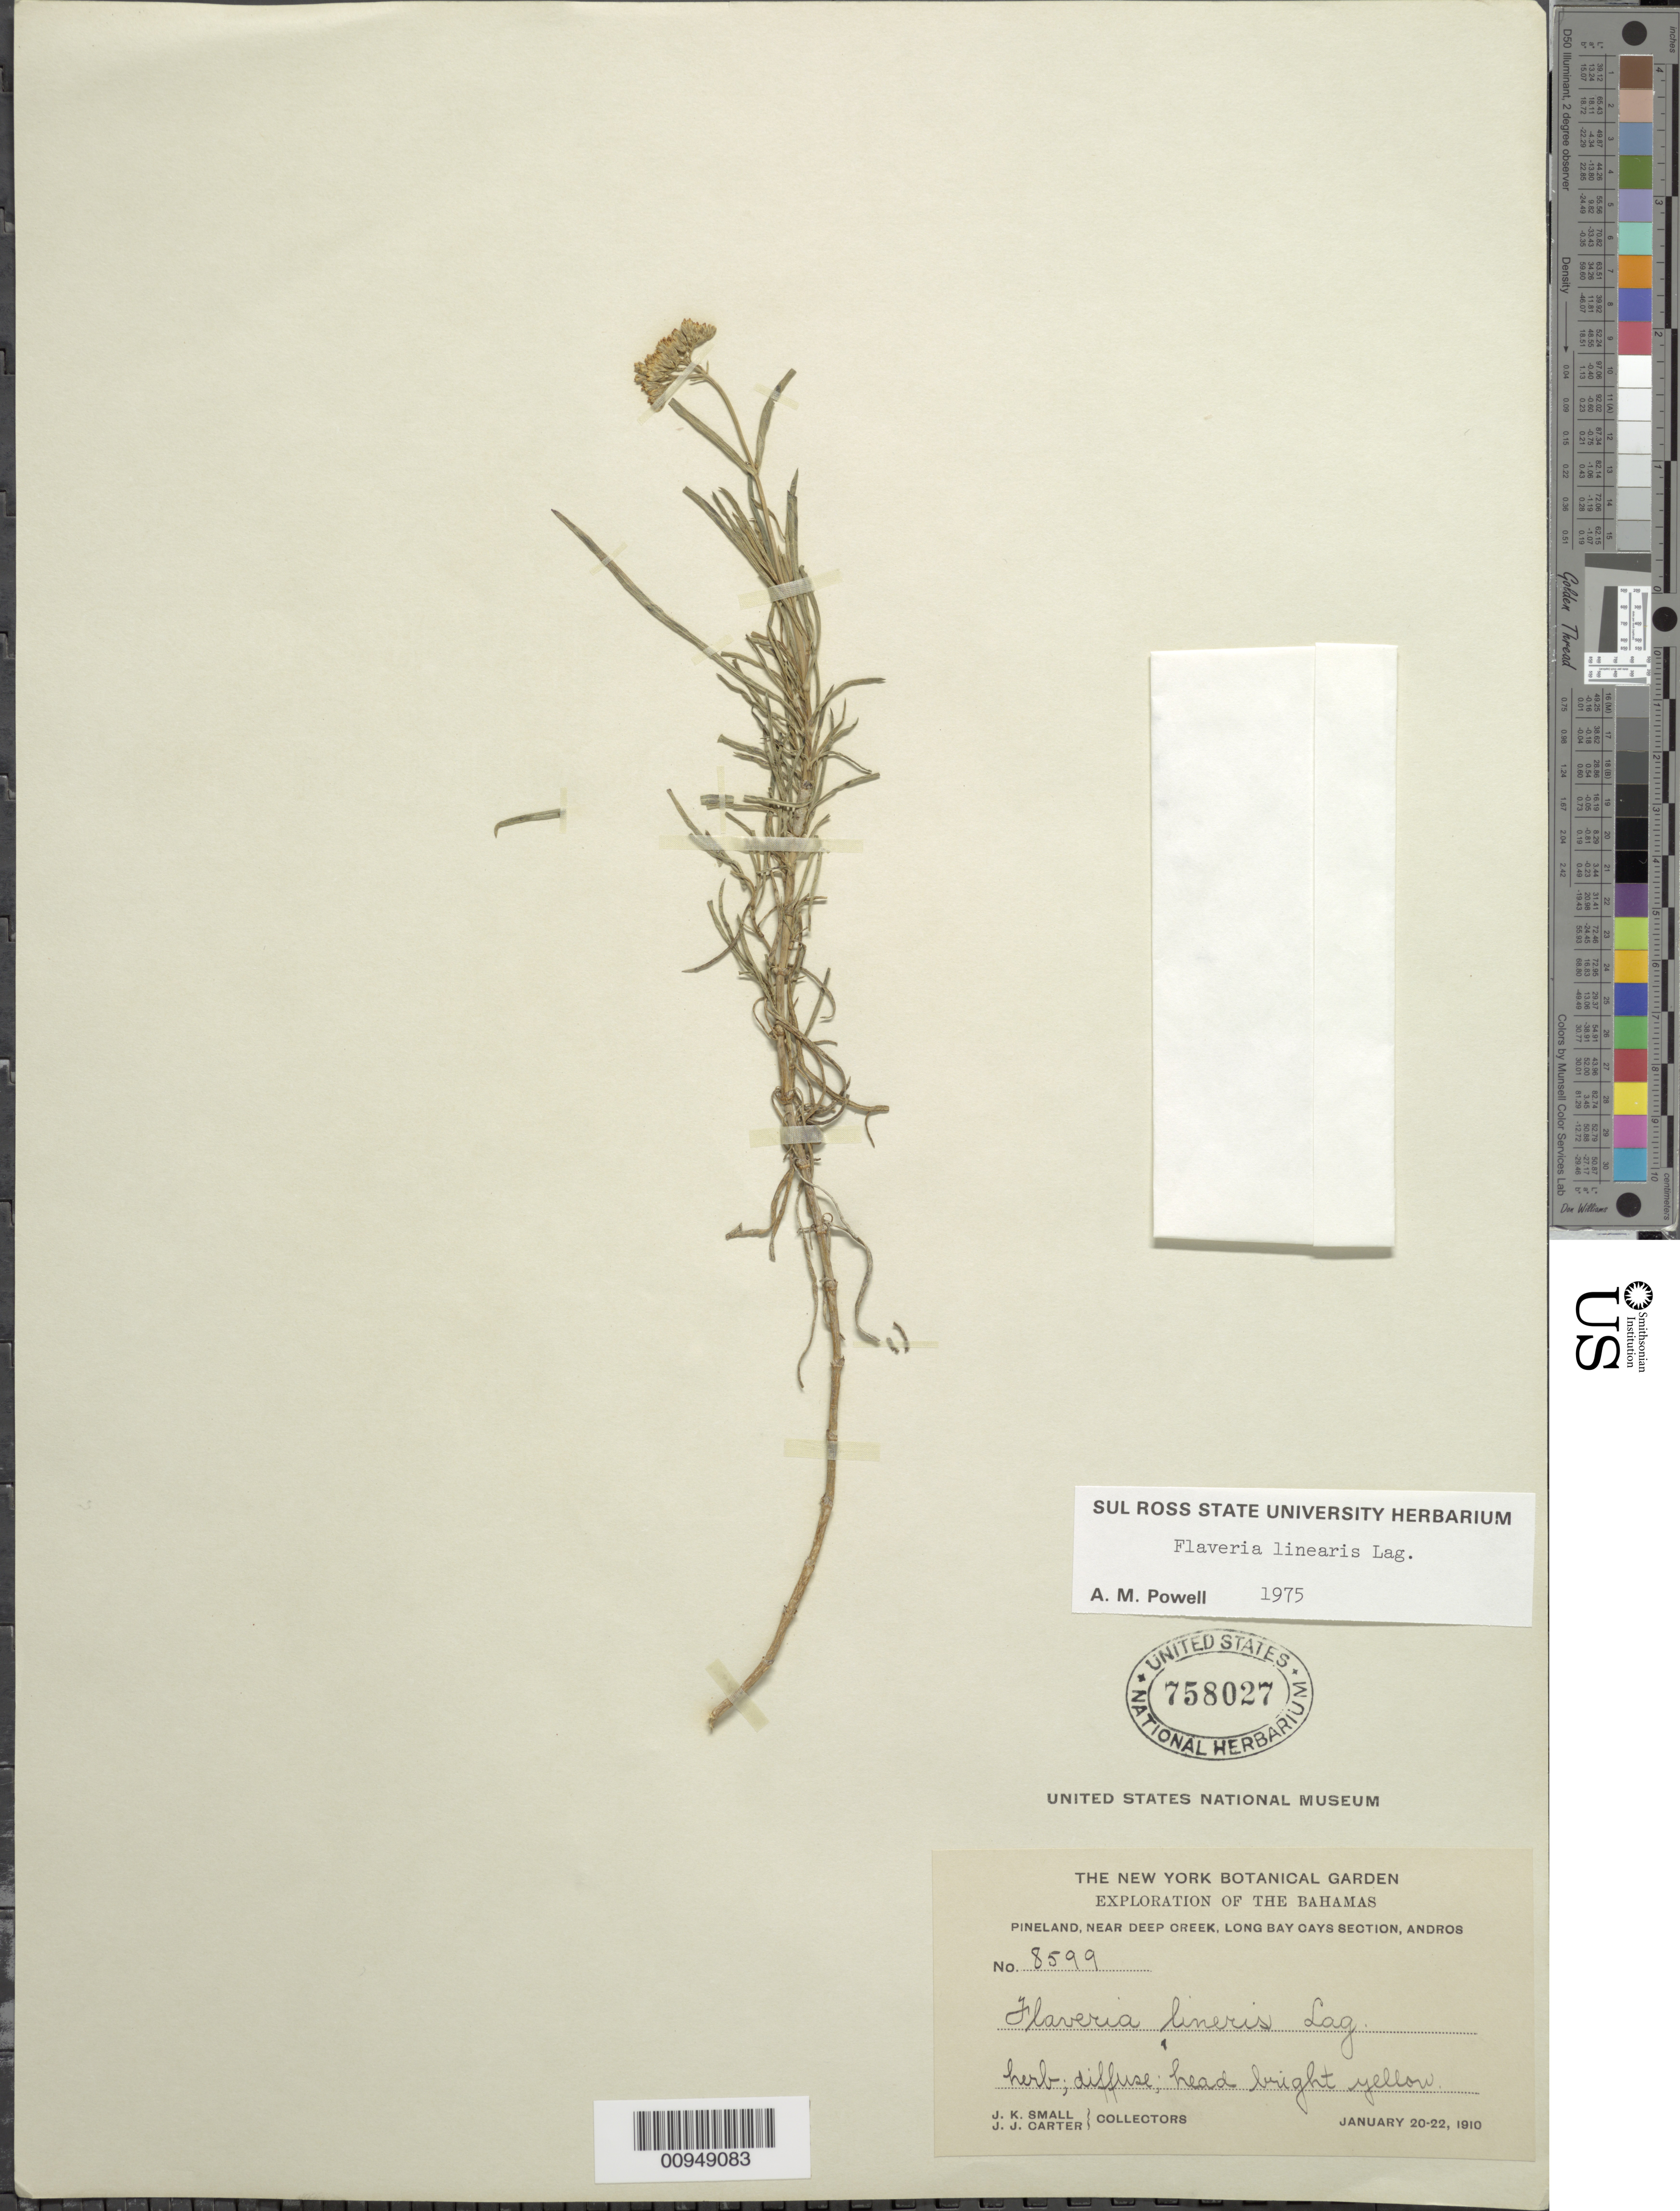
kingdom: Plantae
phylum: Tracheophyta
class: Magnoliopsida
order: Asterales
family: Asteraceae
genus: Flaveria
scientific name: Flaveria linearis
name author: Lag.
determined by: Powell, A. M.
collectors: J. K. Small & J. J. Carter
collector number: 8599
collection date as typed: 20 Jan 1910 to 22 Jan 1910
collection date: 1910-01-20/1910-01-22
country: Bahamas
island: Andros Island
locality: Near Deep Creek, Long Bay Cays Section, Andros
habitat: Pineland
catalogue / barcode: US 758027